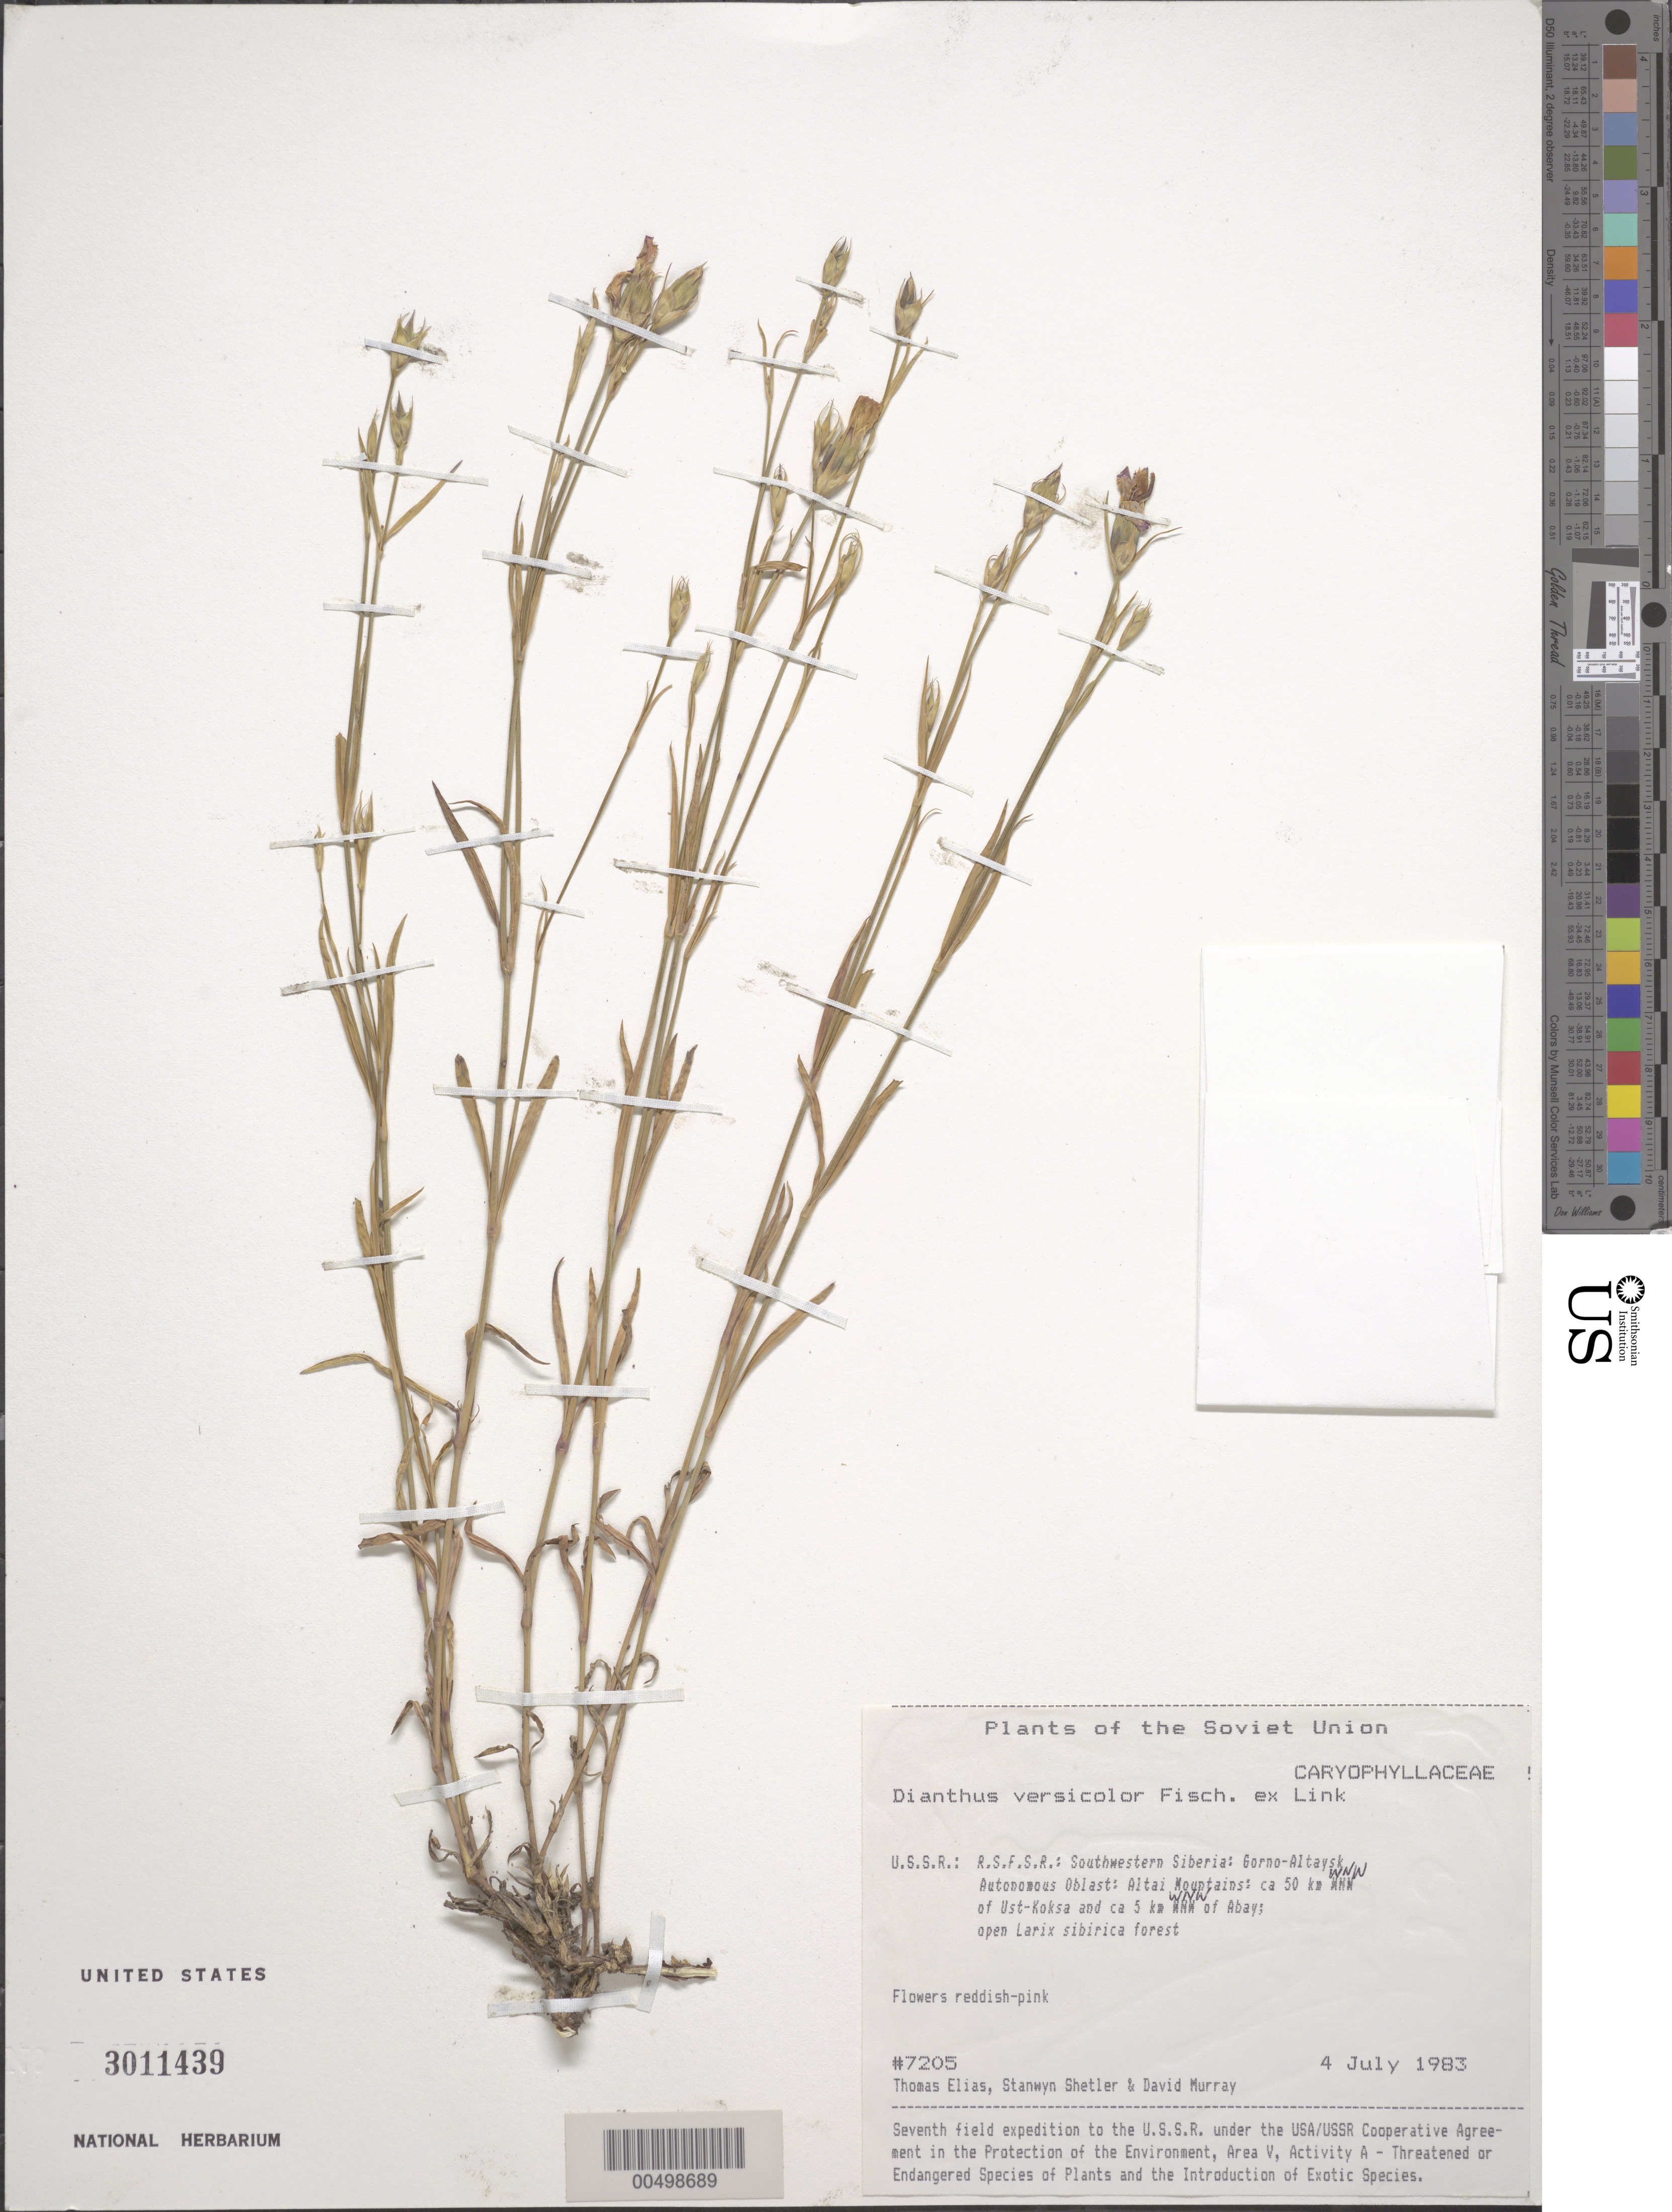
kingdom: Plantae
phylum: Tracheophyta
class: Magnoliopsida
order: Caryophyllales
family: Caryophyllaceae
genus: Dianthus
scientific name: Dianthus versicolor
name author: Fisch. ex Link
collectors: T. Elias, S. Shetler & D. F. Murray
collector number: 7205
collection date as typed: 04 Jul 1983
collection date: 1983-07-04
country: Russian Federation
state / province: Altai Republic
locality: Altai Mountains, ca. 50 km WNW of Ust-Koksa and ca. 5 km WNW of Abay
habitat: open Larix sibirica forest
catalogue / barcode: US 3011439